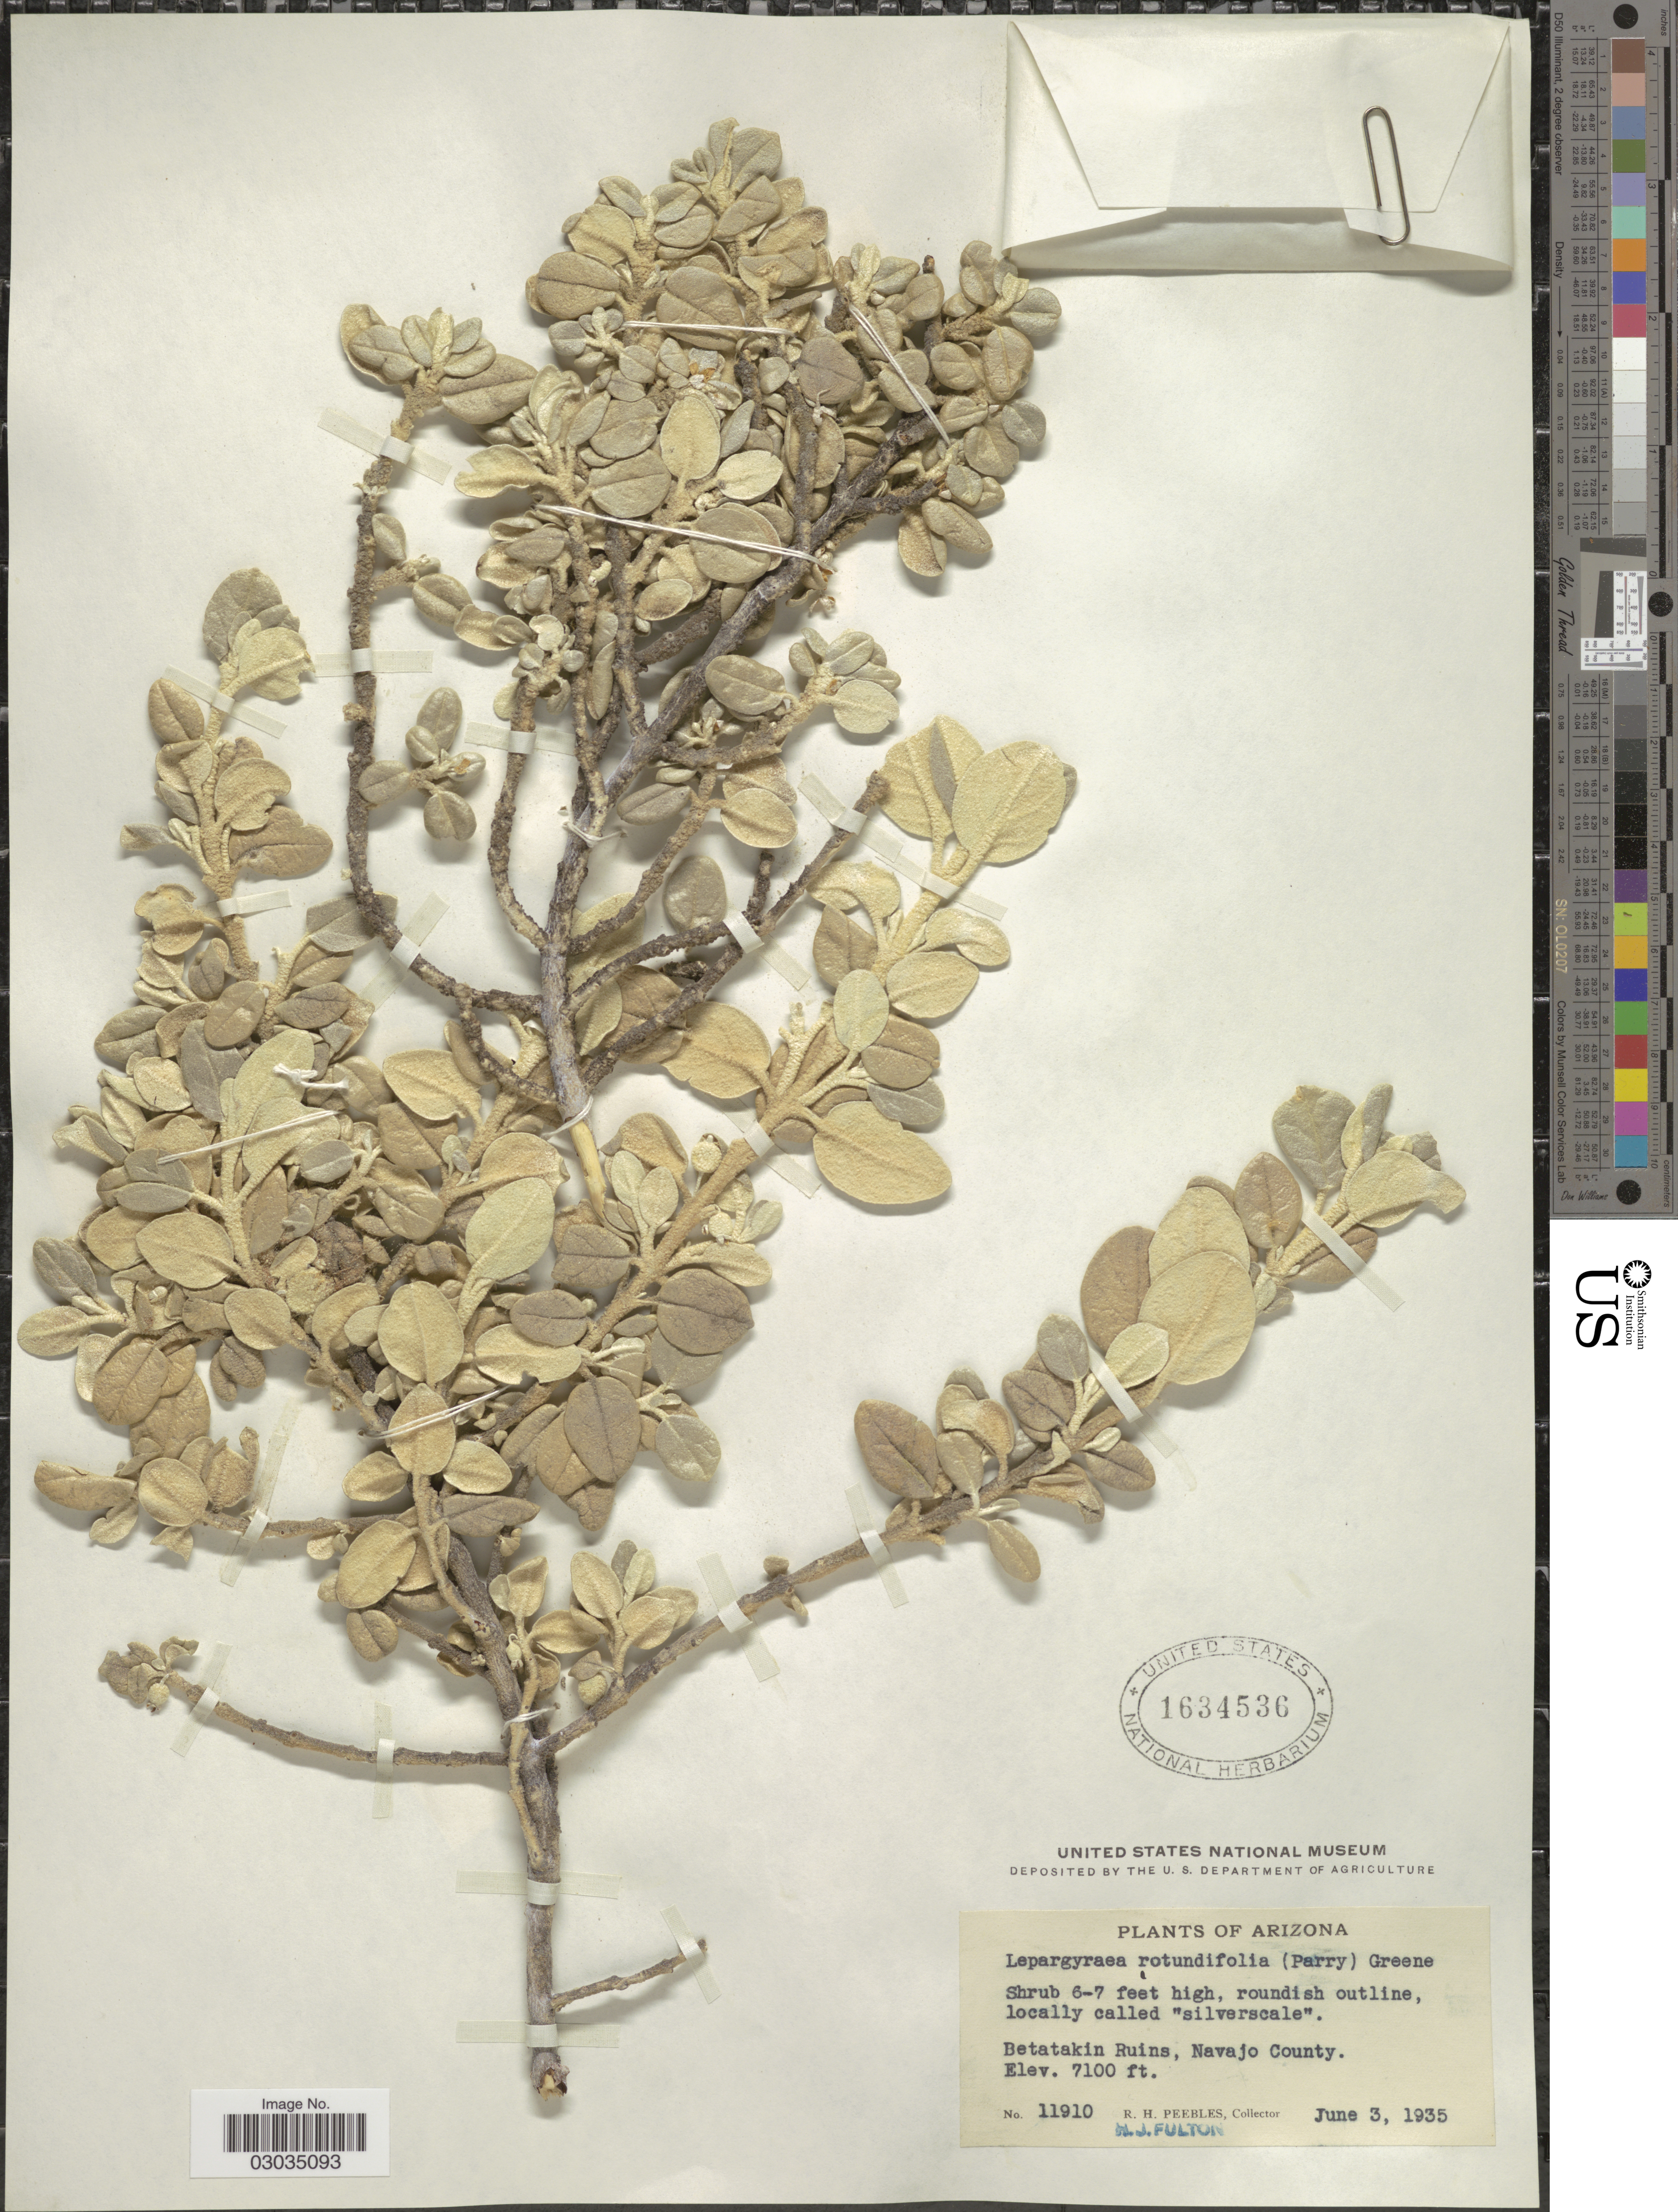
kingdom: Plantae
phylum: Tracheophyta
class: Magnoliopsida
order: Rosales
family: Elaeagnaceae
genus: Shepherdia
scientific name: Shepherdia rotundifolia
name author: Parry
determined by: Strong, Mark T., (BOT), Smithsonian Institution - National Museum of Natural History (UNITED STATES)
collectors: R. H. Peebles & H. Fulton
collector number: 11910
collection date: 1935-06-03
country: United States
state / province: Arizona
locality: Betatakin Ruins, Navajo County.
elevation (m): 2164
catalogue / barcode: US 1634536